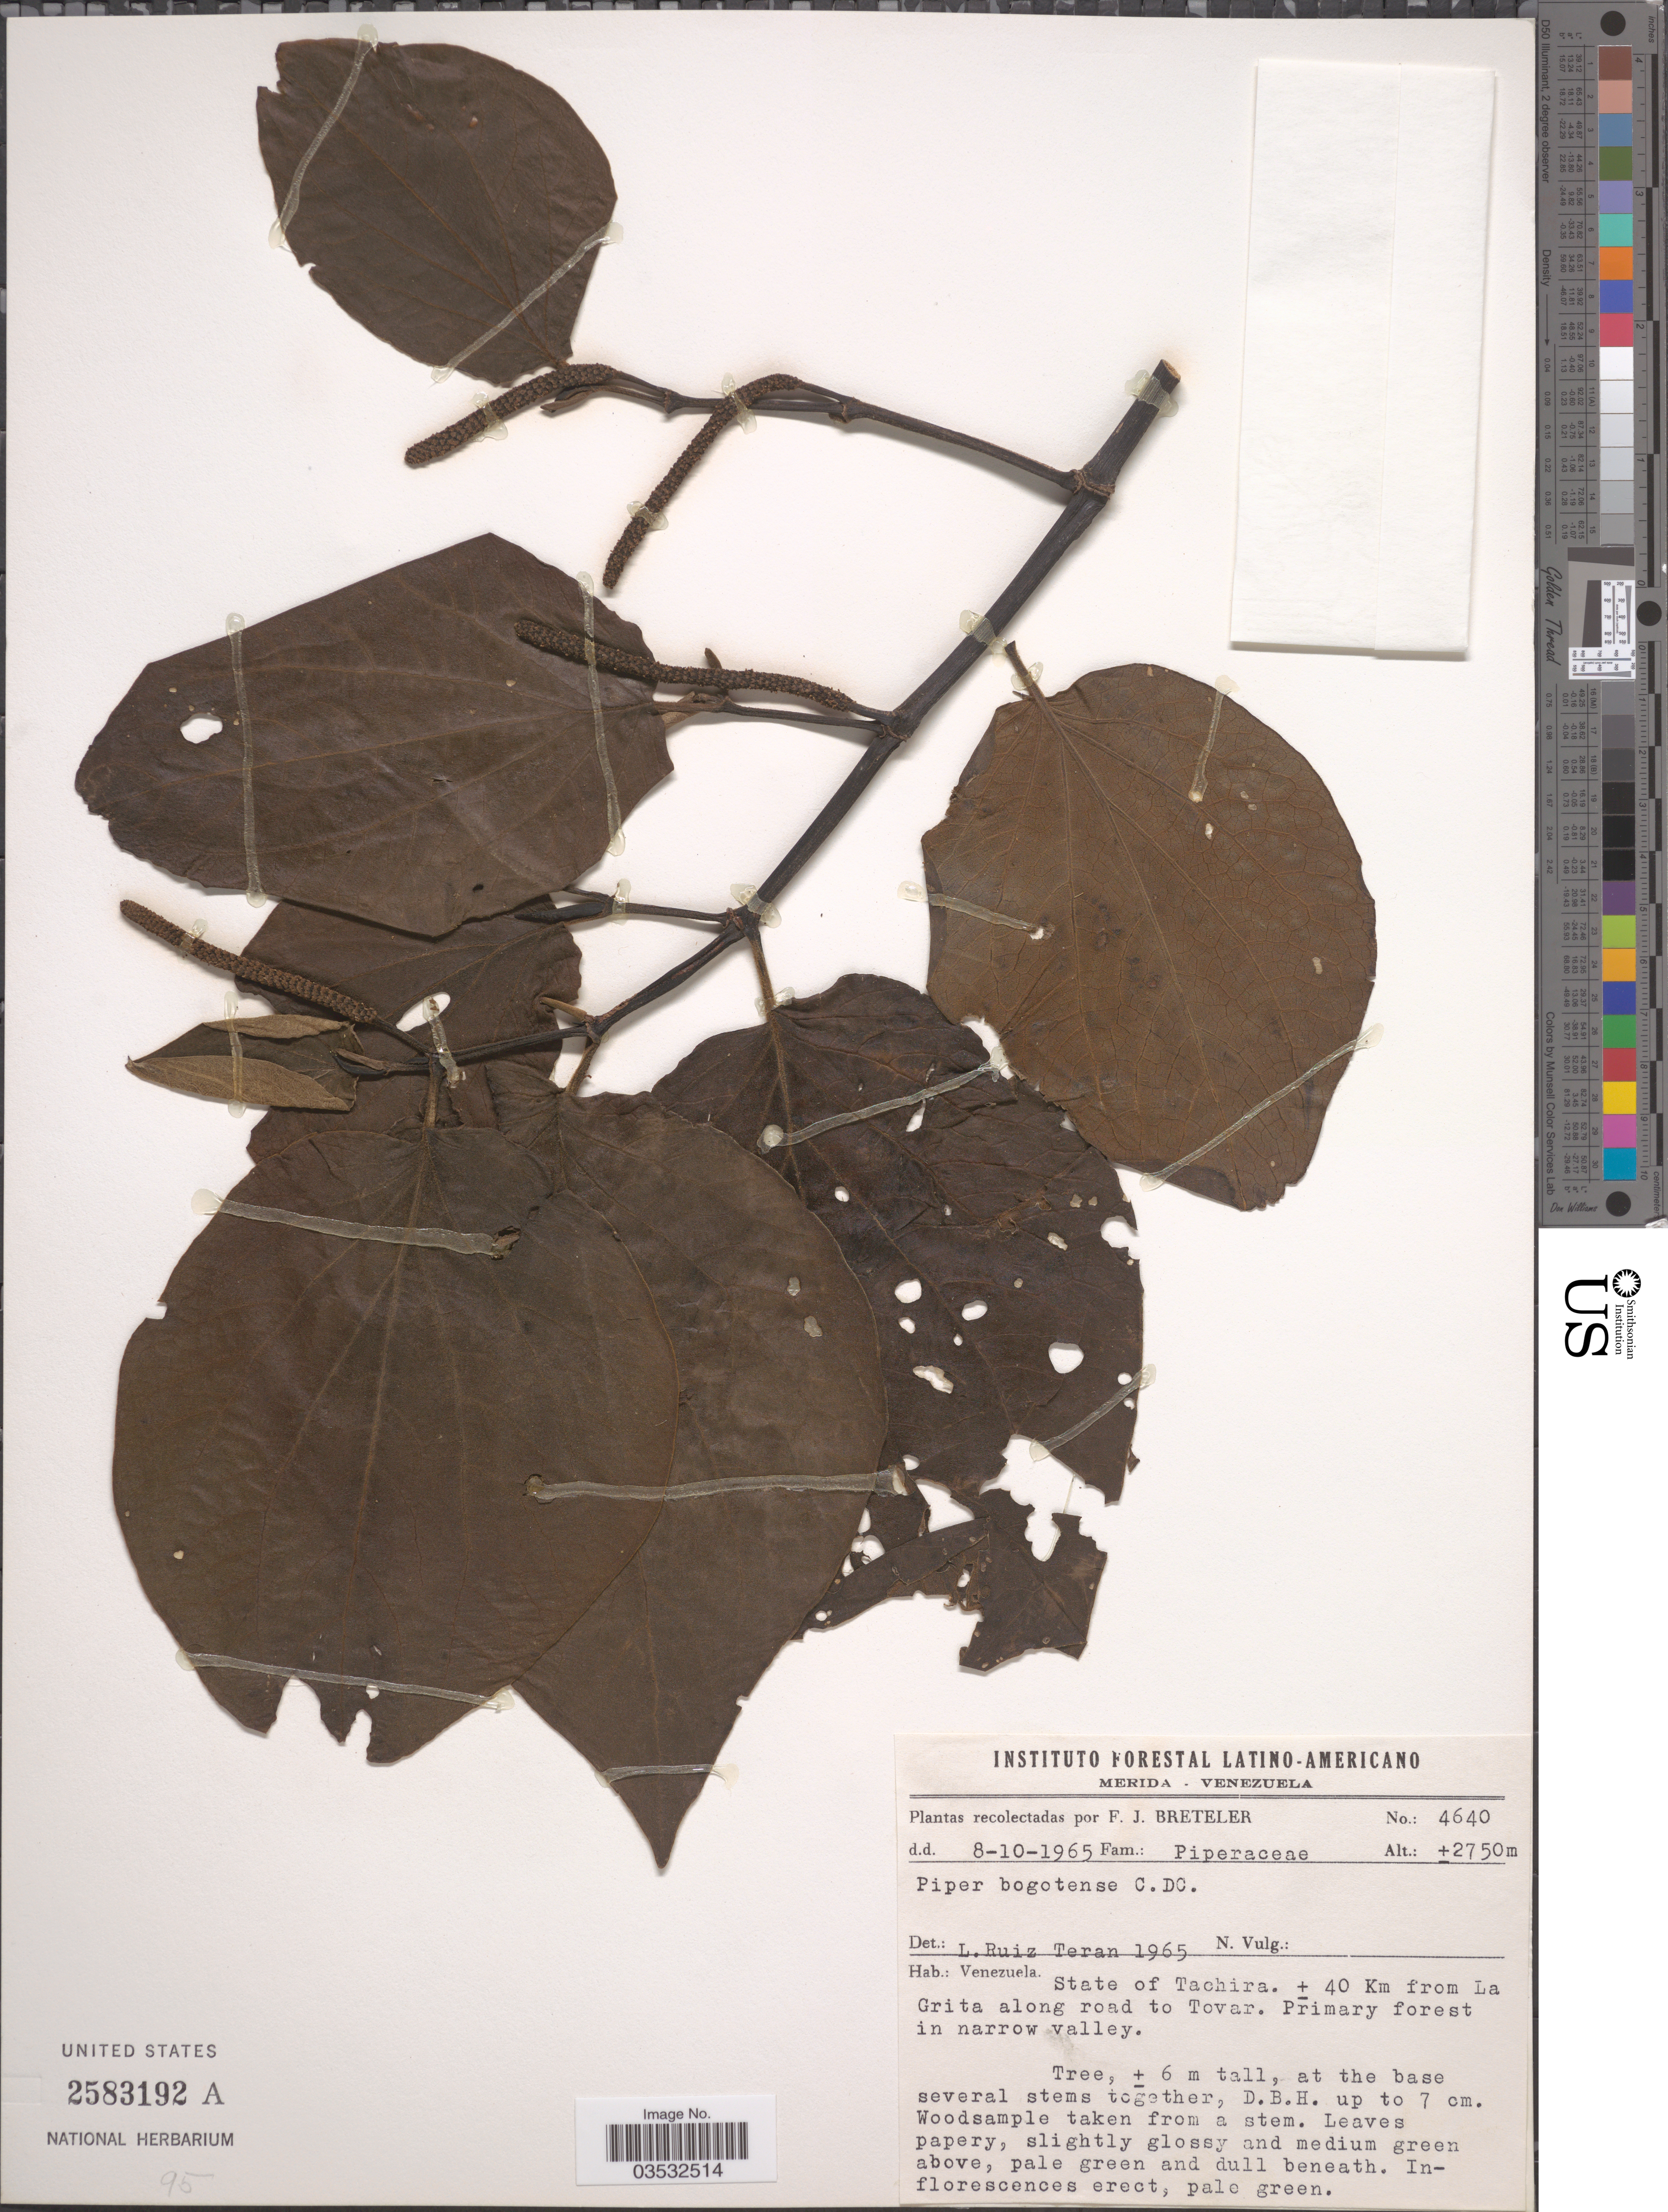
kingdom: Plantae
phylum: Tracheophyta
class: Magnoliopsida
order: Piperales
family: Piperaceae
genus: Piper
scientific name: Piper bogotense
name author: C. DC.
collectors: F. J. Breteler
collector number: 4640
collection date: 1965-10-08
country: Venezuela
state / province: Tachira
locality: ± 40 Km from La Grita along road to Tovar. Primary forest in narrow valley.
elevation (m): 2750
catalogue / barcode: US 2583192A